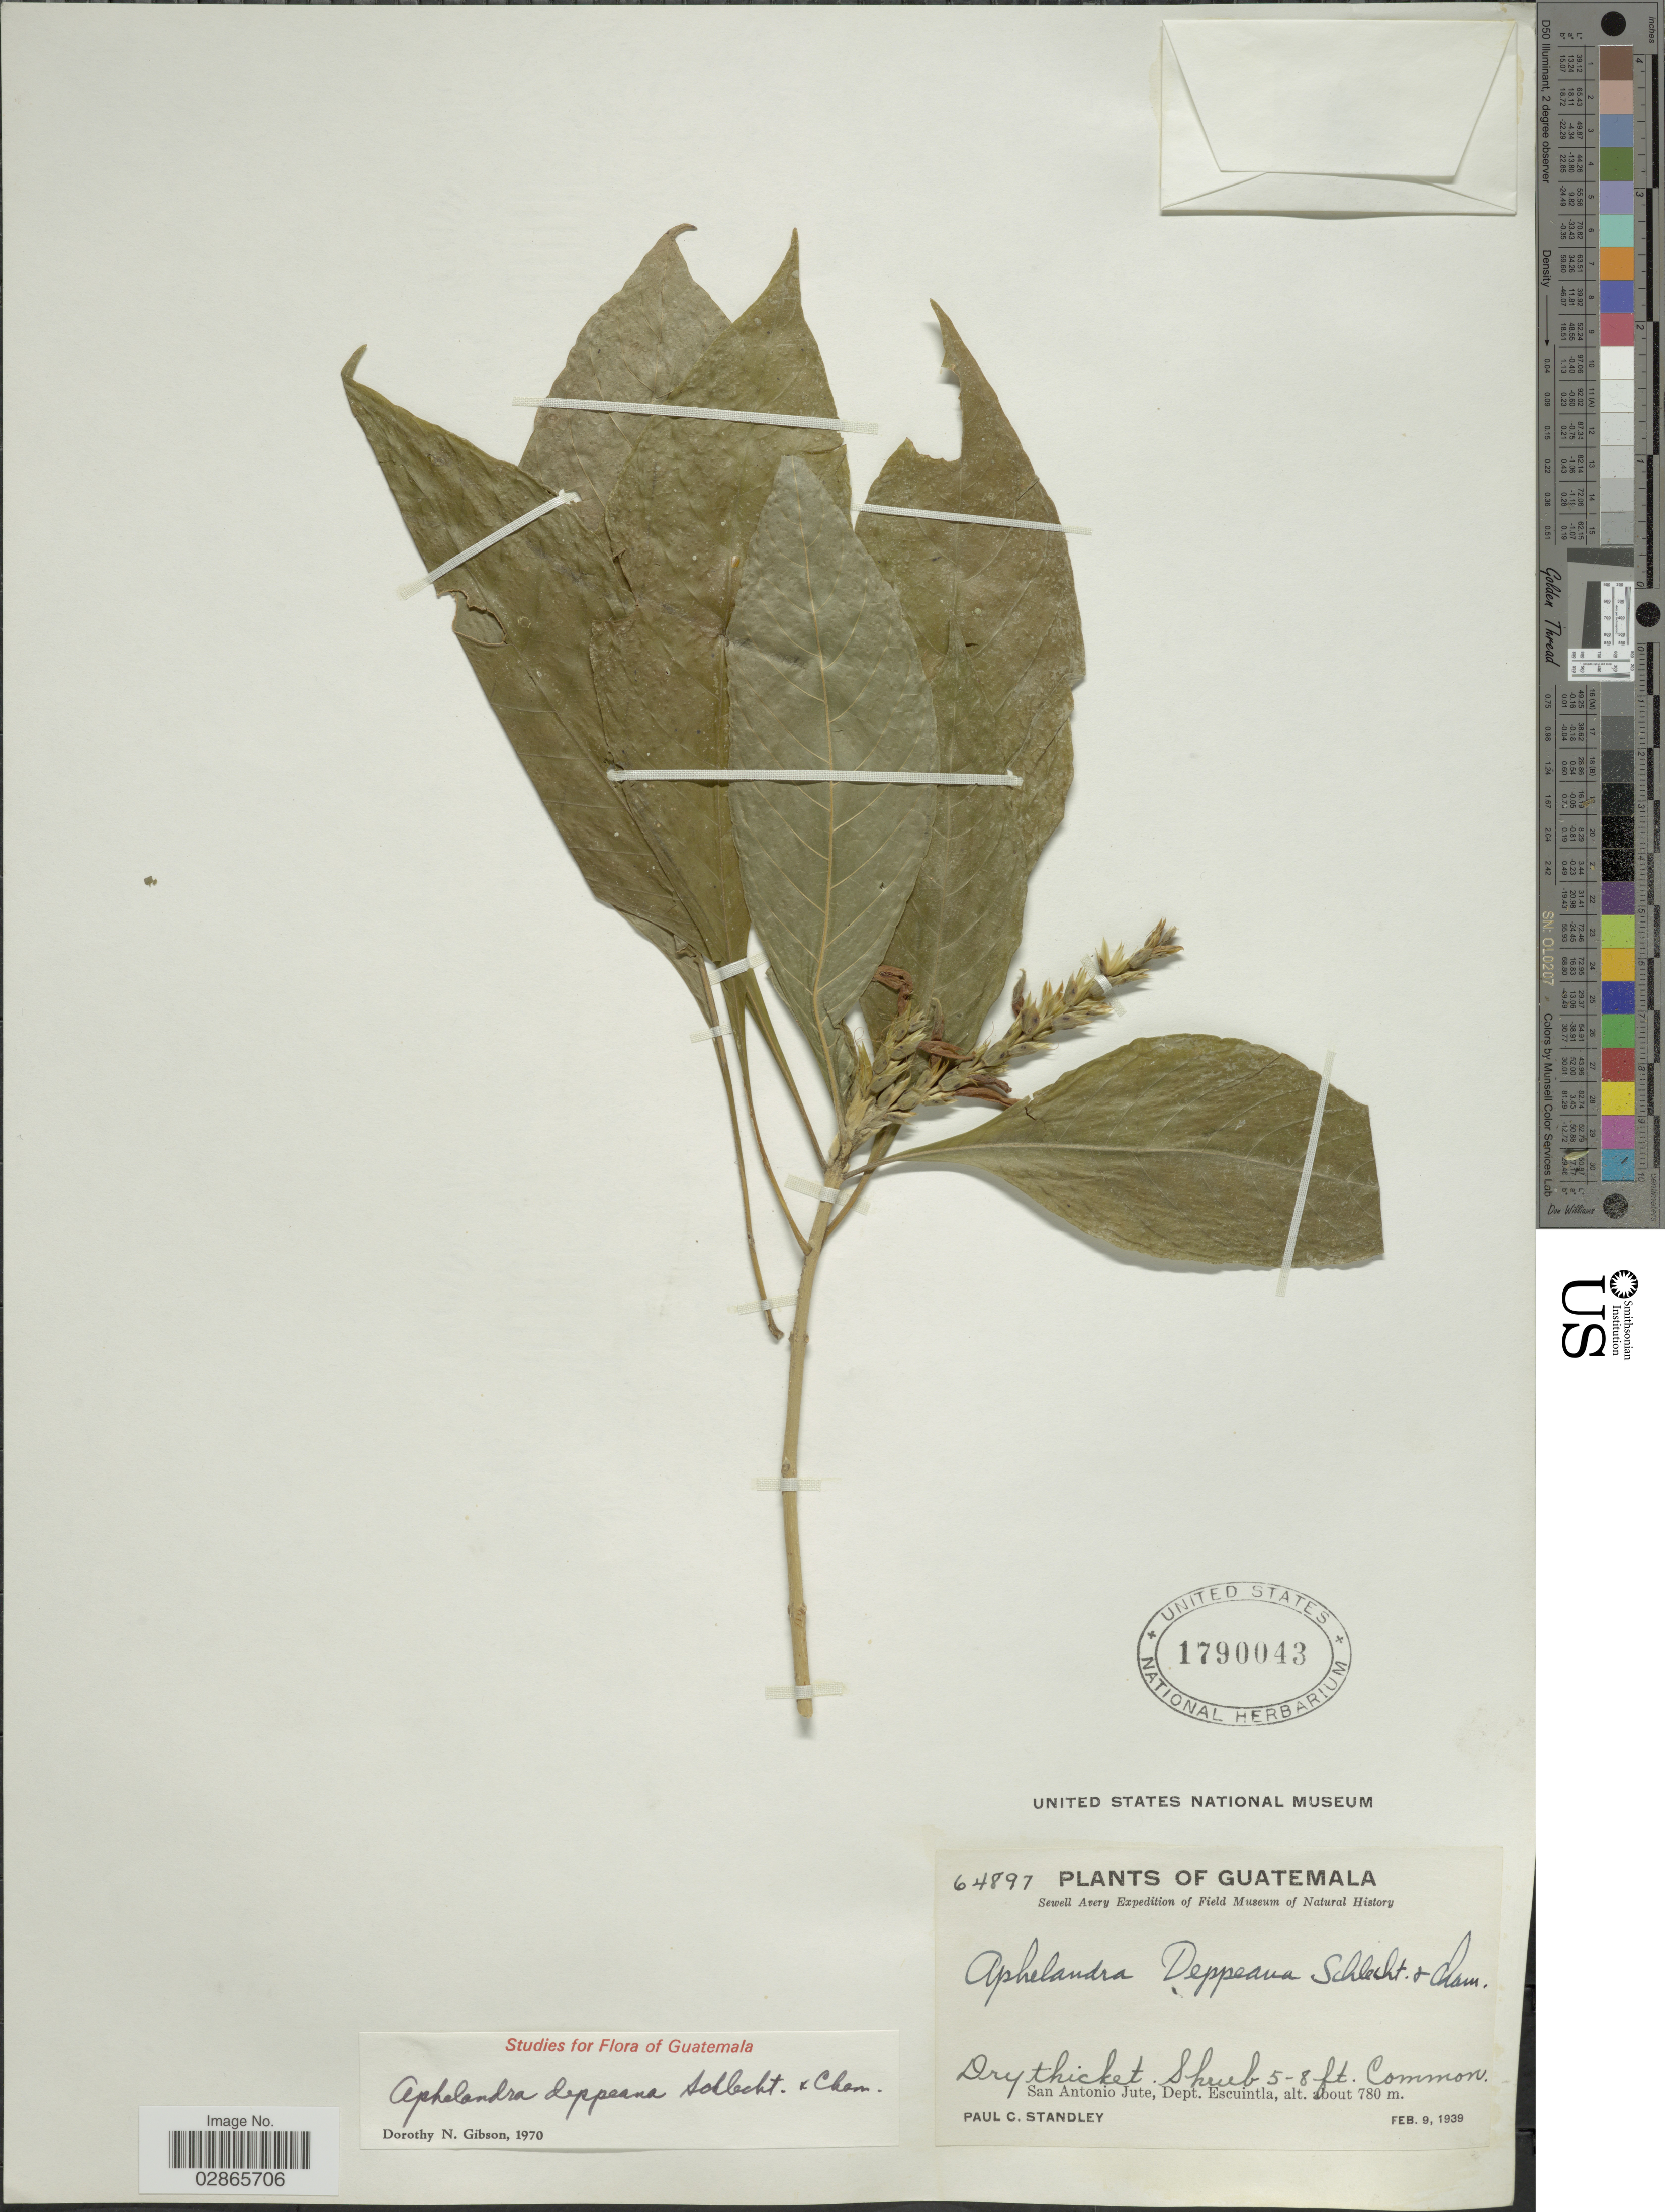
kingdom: Plantae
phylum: Tracheophyta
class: Magnoliopsida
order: Lamiales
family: Acanthaceae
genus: Aphelandra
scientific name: Aphelandra deppeana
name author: Schltdl. & Cham.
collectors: P. C. Standley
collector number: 64897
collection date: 1939-02-09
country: Guatemala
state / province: Escuintla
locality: San Antonio Jute, dept. Escuintla.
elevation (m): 780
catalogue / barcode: US 1790043